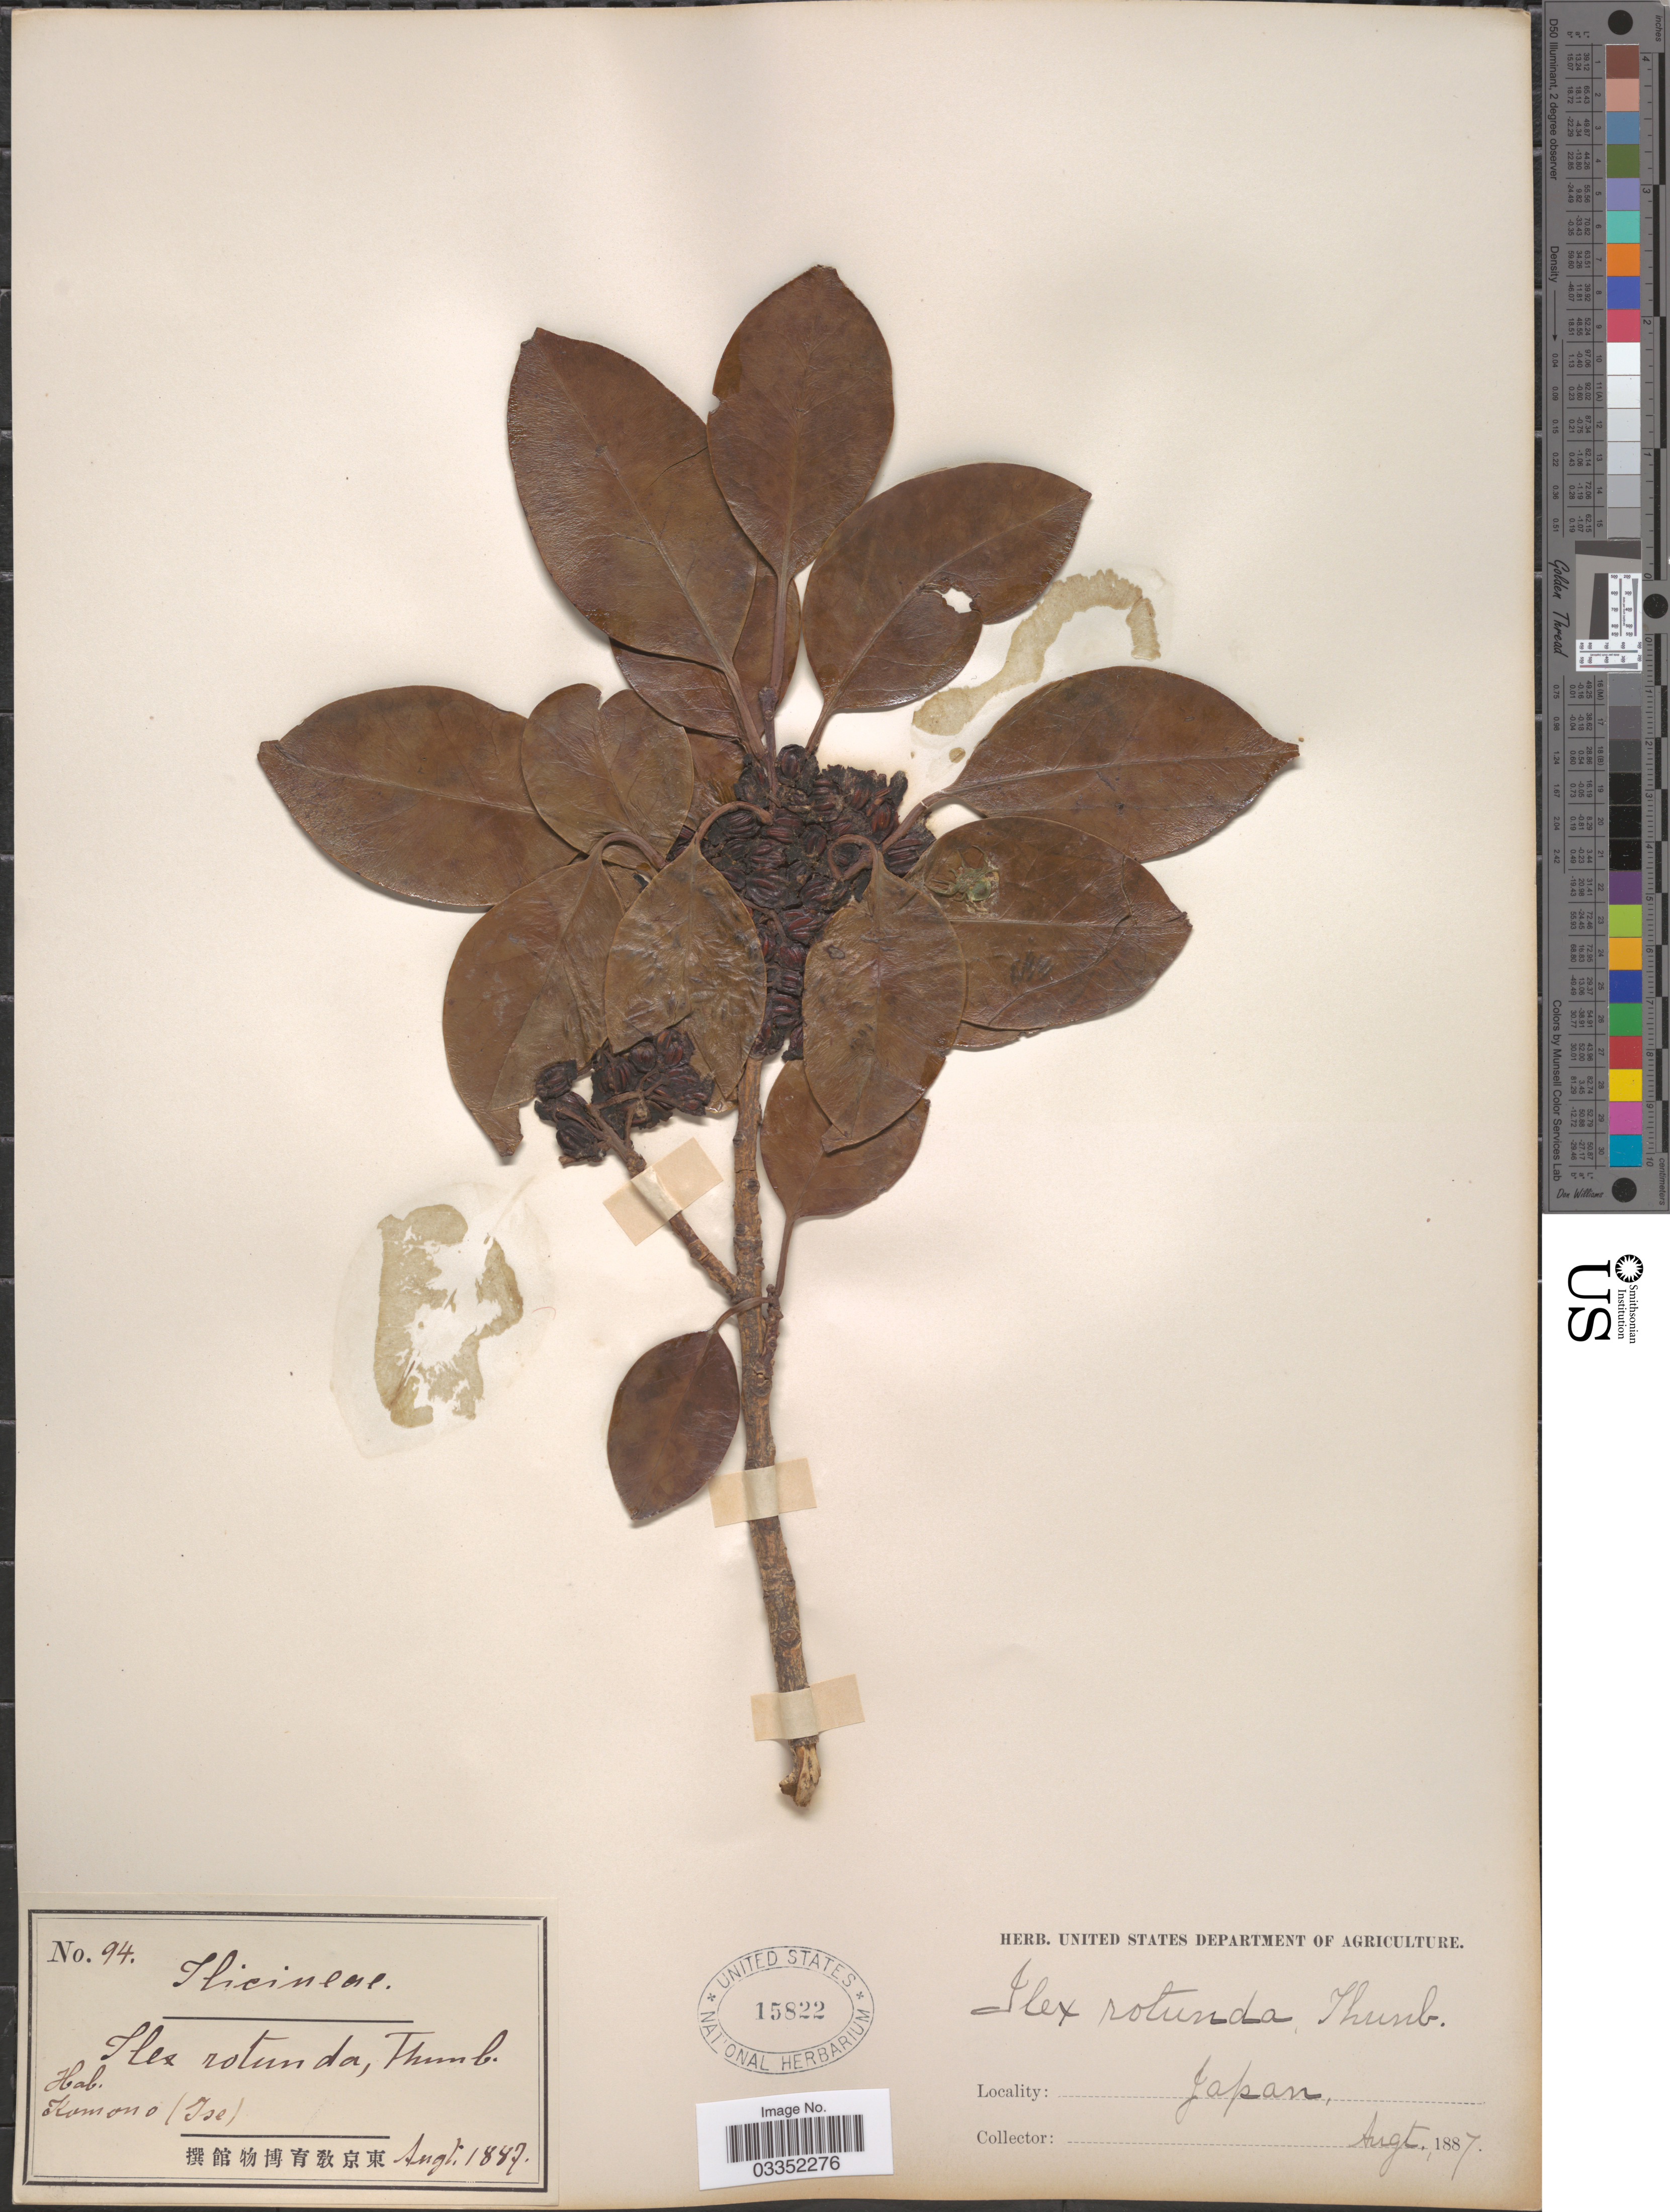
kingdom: Plantae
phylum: Tracheophyta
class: Magnoliopsida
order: Aquifoliales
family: Aquifoliaceae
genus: Ilex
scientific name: Ilex rotunda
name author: Thunb.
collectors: ex herb. U. S. Department of Agriculture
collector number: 94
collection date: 1887-08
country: Japan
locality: Komono (Ise).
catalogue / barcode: US 15822